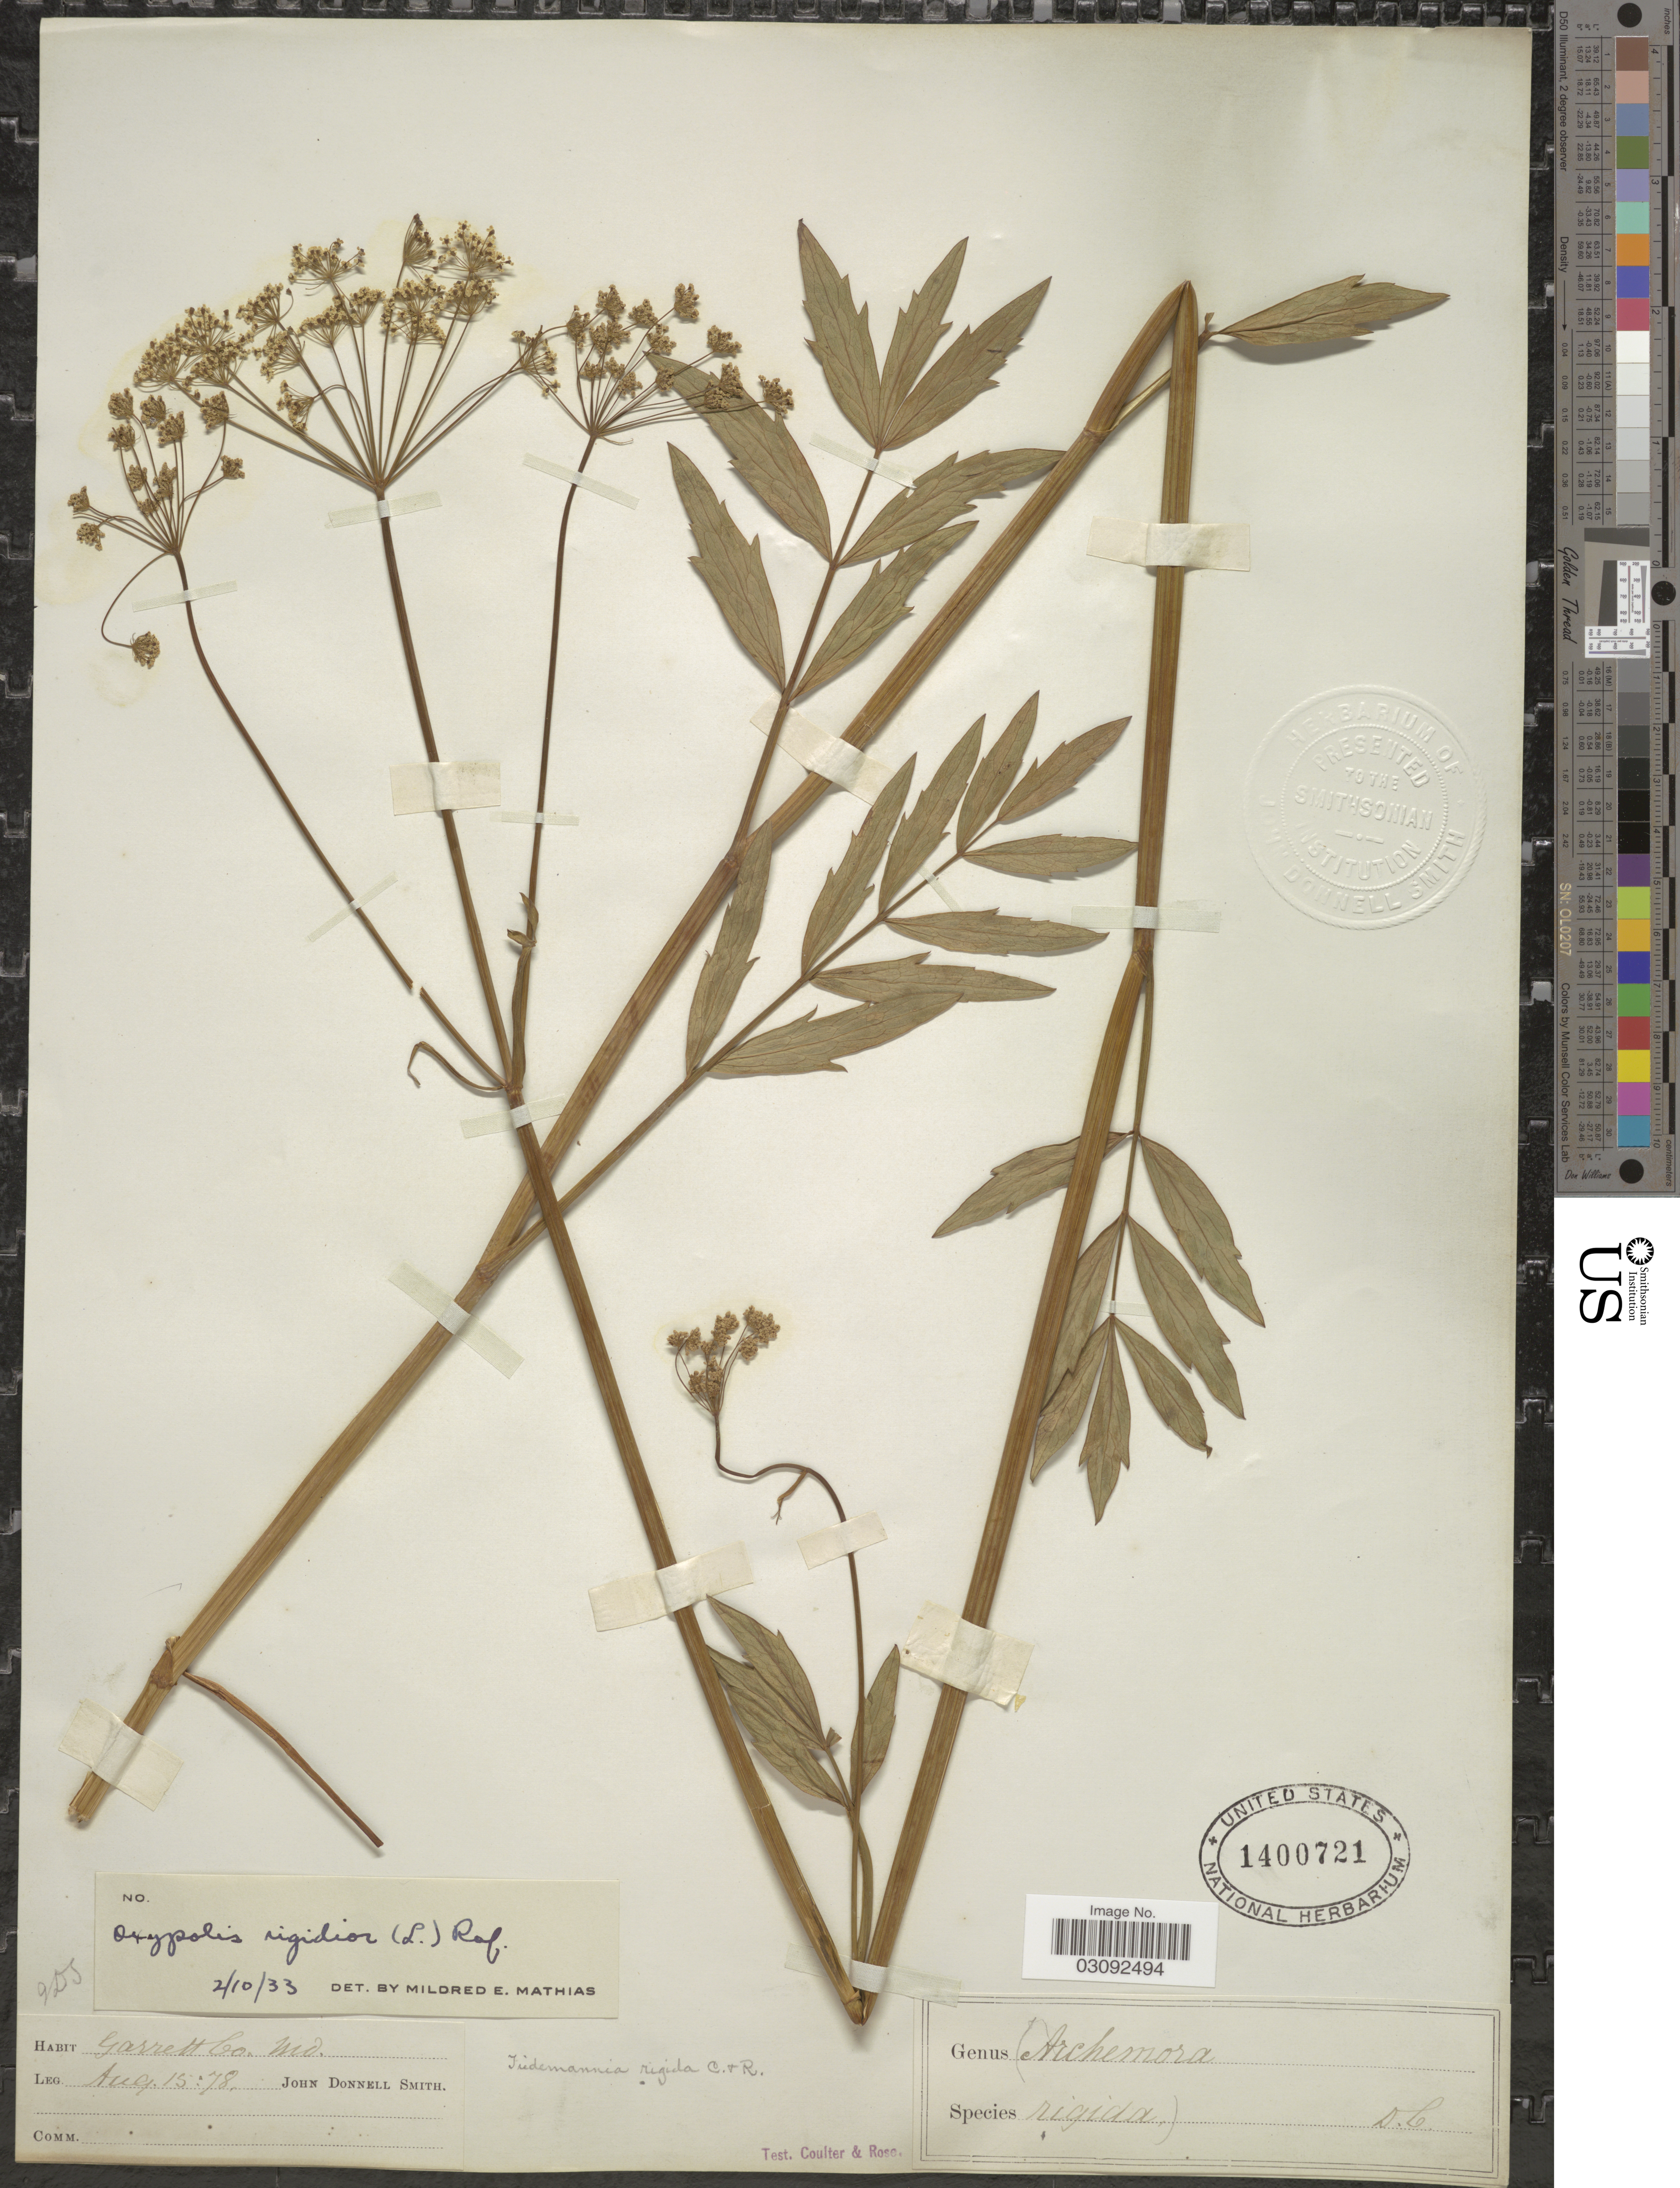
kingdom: Plantae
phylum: Tracheophyta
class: Magnoliopsida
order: Apiales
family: Apiaceae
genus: Oxypolis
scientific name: Oxypolis rigidior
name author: (L.) Raf.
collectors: J. Donnell Smith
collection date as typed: Transcribed d/m/y: 15/8/78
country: United States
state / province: Maryland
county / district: Garrett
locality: Garrett Co.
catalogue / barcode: US 1400721